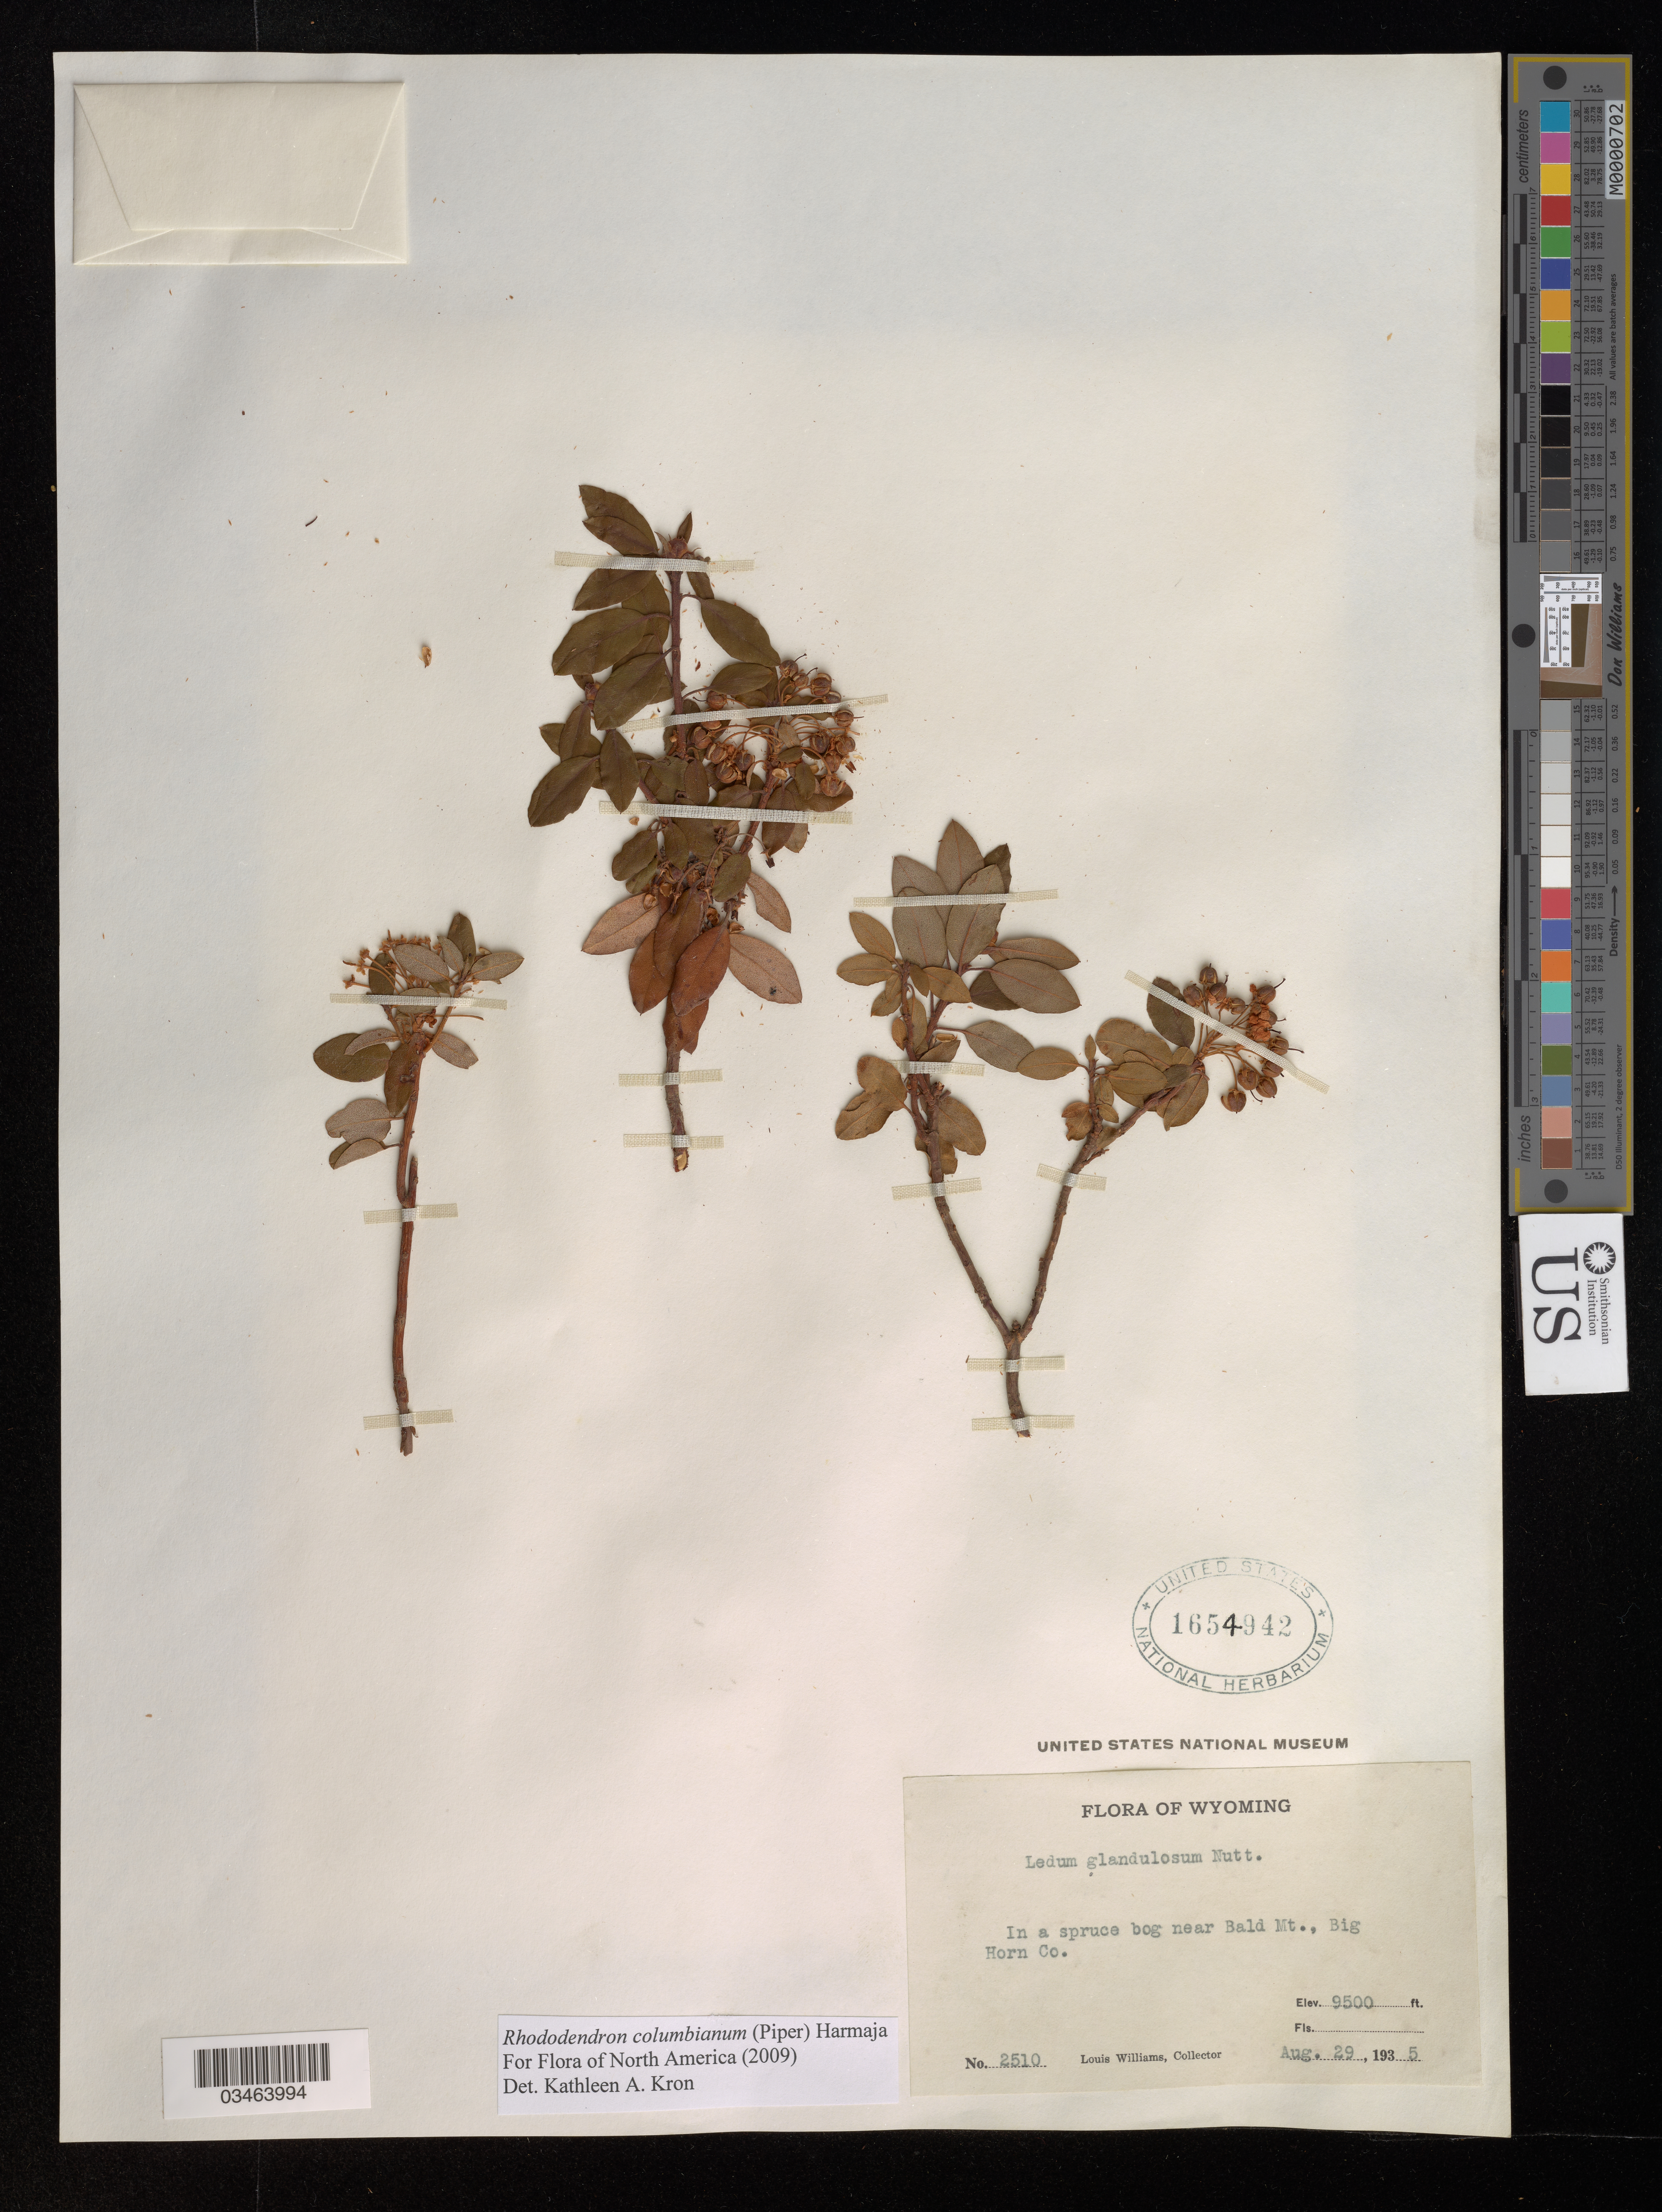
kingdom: Plantae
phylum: Tracheophyta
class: Magnoliopsida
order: Ericales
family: Ericaceae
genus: Rhododendron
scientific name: Rhododendron columbianum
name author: (Piper) Harmaja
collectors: L. O. Williams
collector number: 2510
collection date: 1935-08-29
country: United States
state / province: Wyoming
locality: In a spruce bog near Bald Mt., Big Horn Co.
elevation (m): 2896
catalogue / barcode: US 1654942